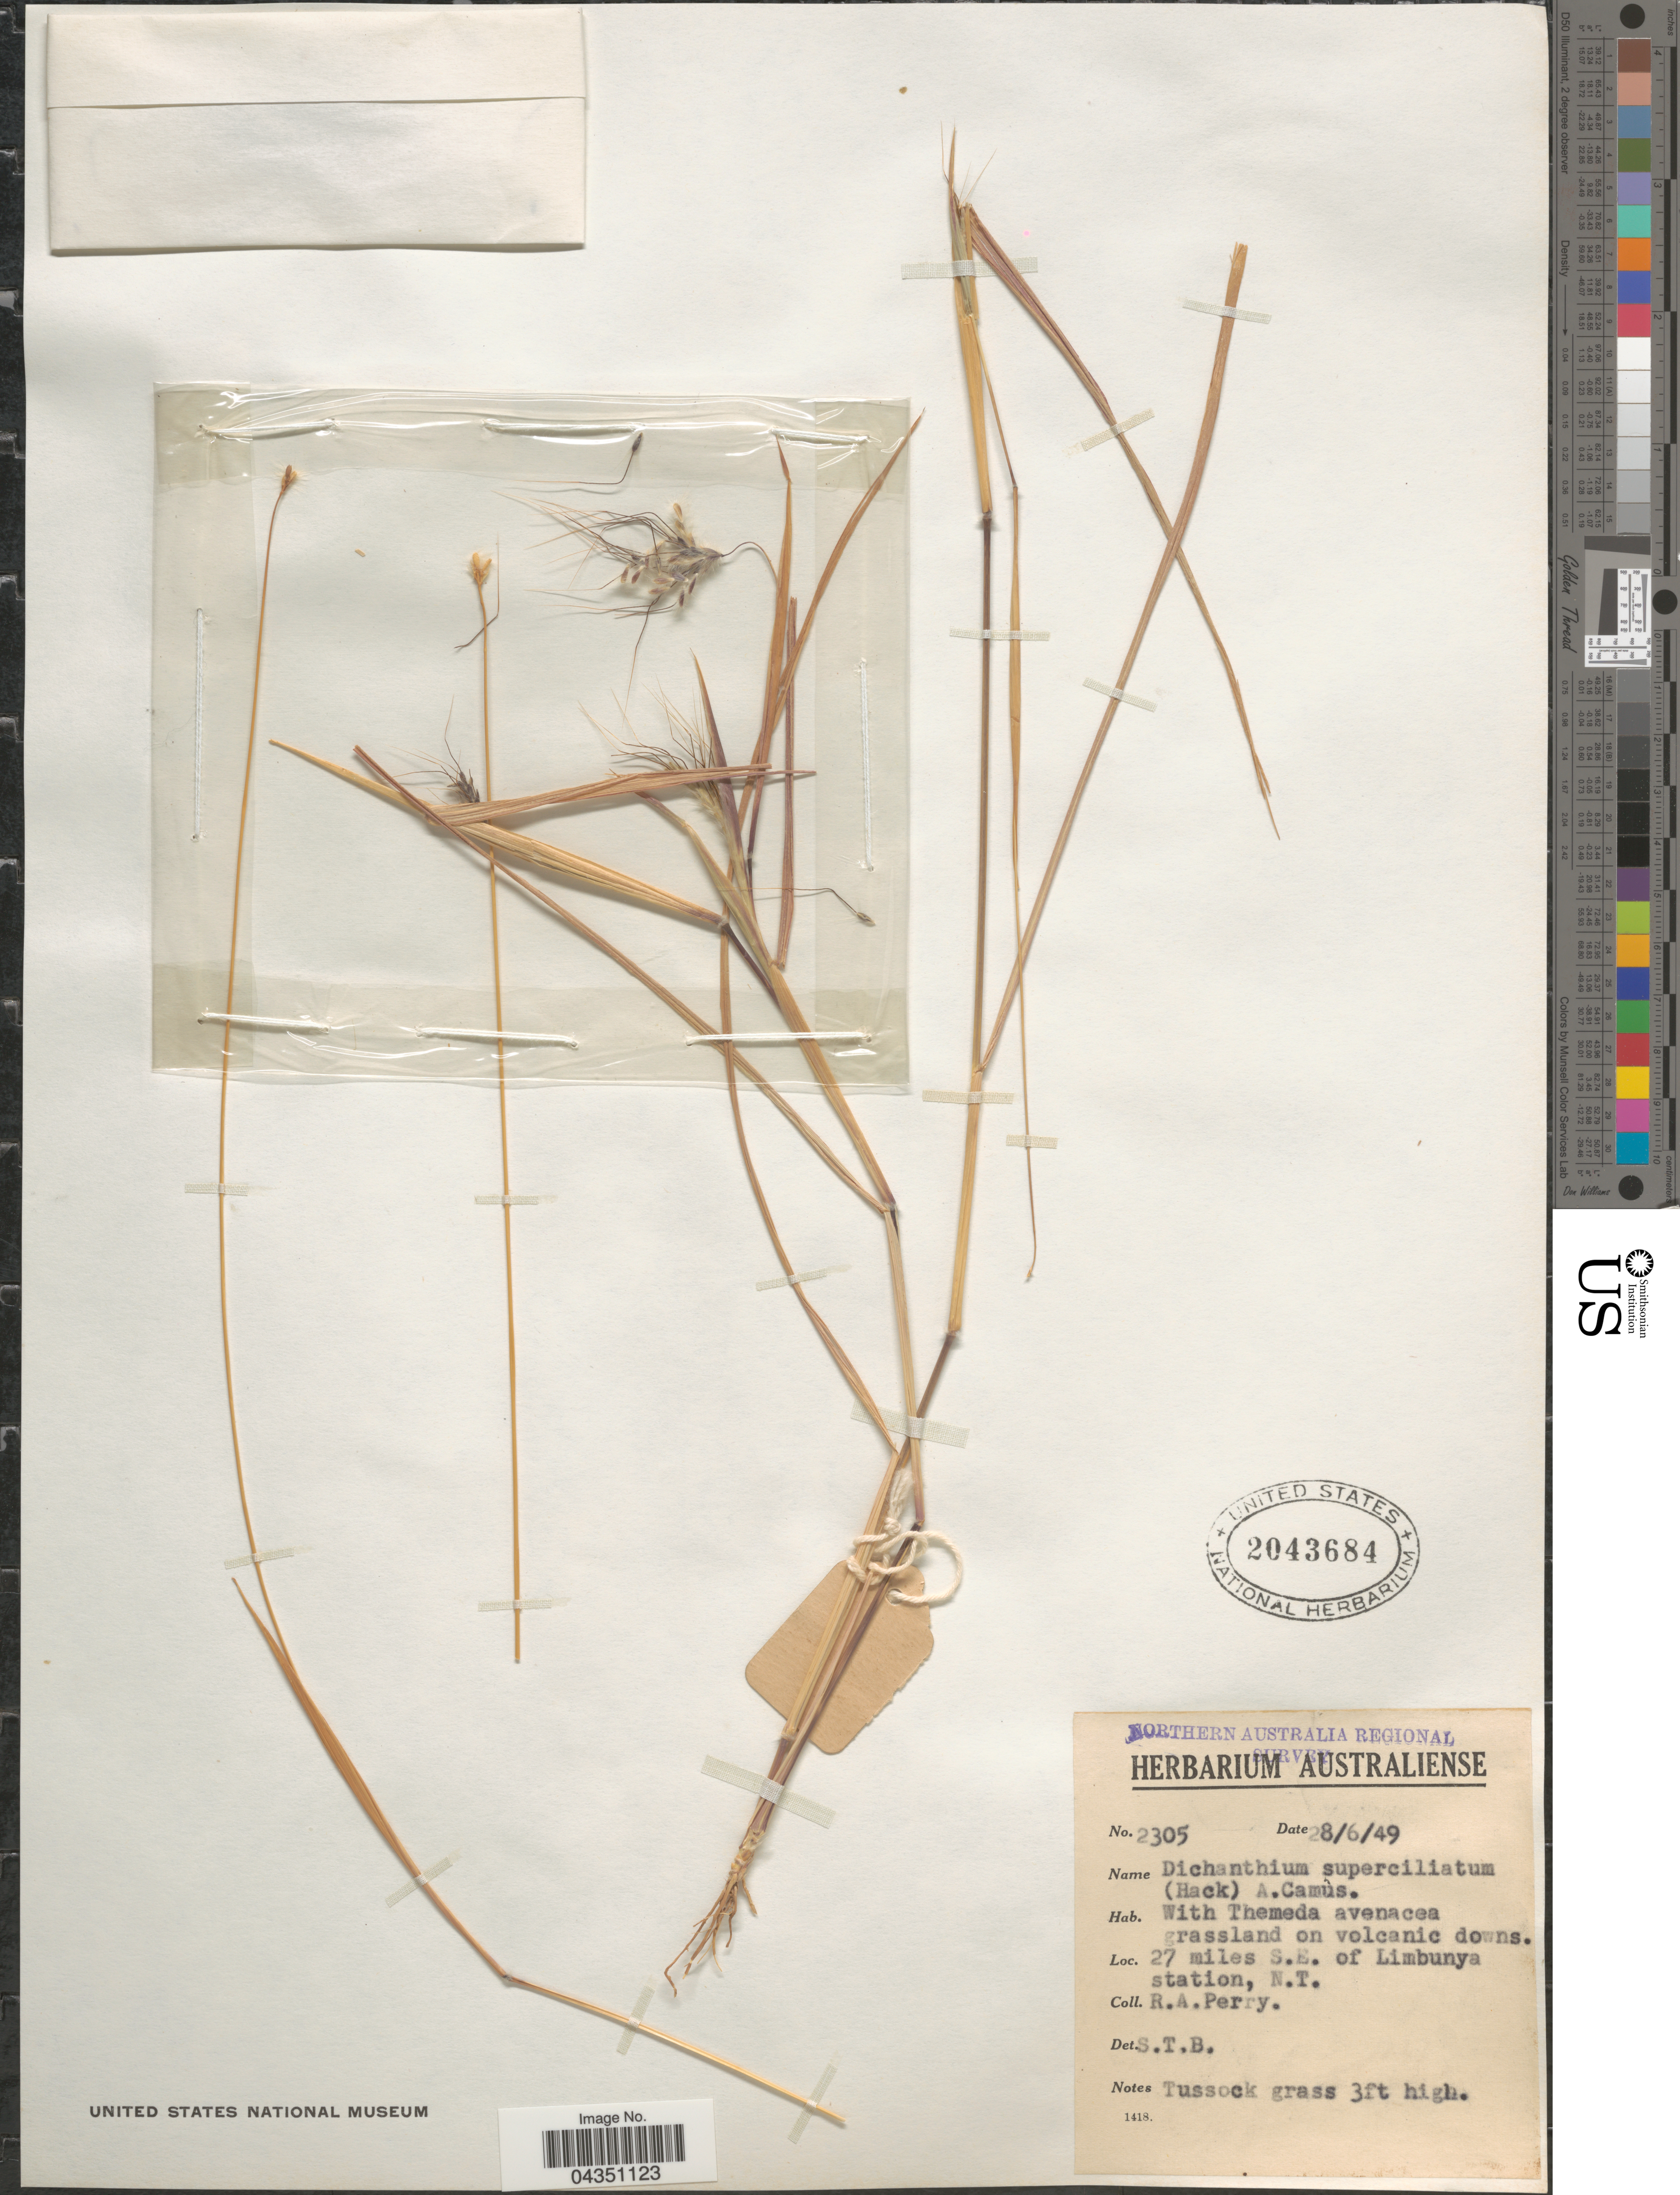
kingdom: Plantae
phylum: Tracheophyta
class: Liliopsida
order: Poales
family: Poaceae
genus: Dichanthium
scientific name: Dichanthium sericeum subsp. polystachyum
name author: (Benth.) B.K. Simon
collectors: Perry, R. A.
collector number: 2305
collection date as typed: Transcribed d/m/y: 28/6/49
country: Australia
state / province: Northern Territory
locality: Northern Australia Regional Survey. 27 miles S.E. of Limbunya station, N.T.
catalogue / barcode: US 2043684